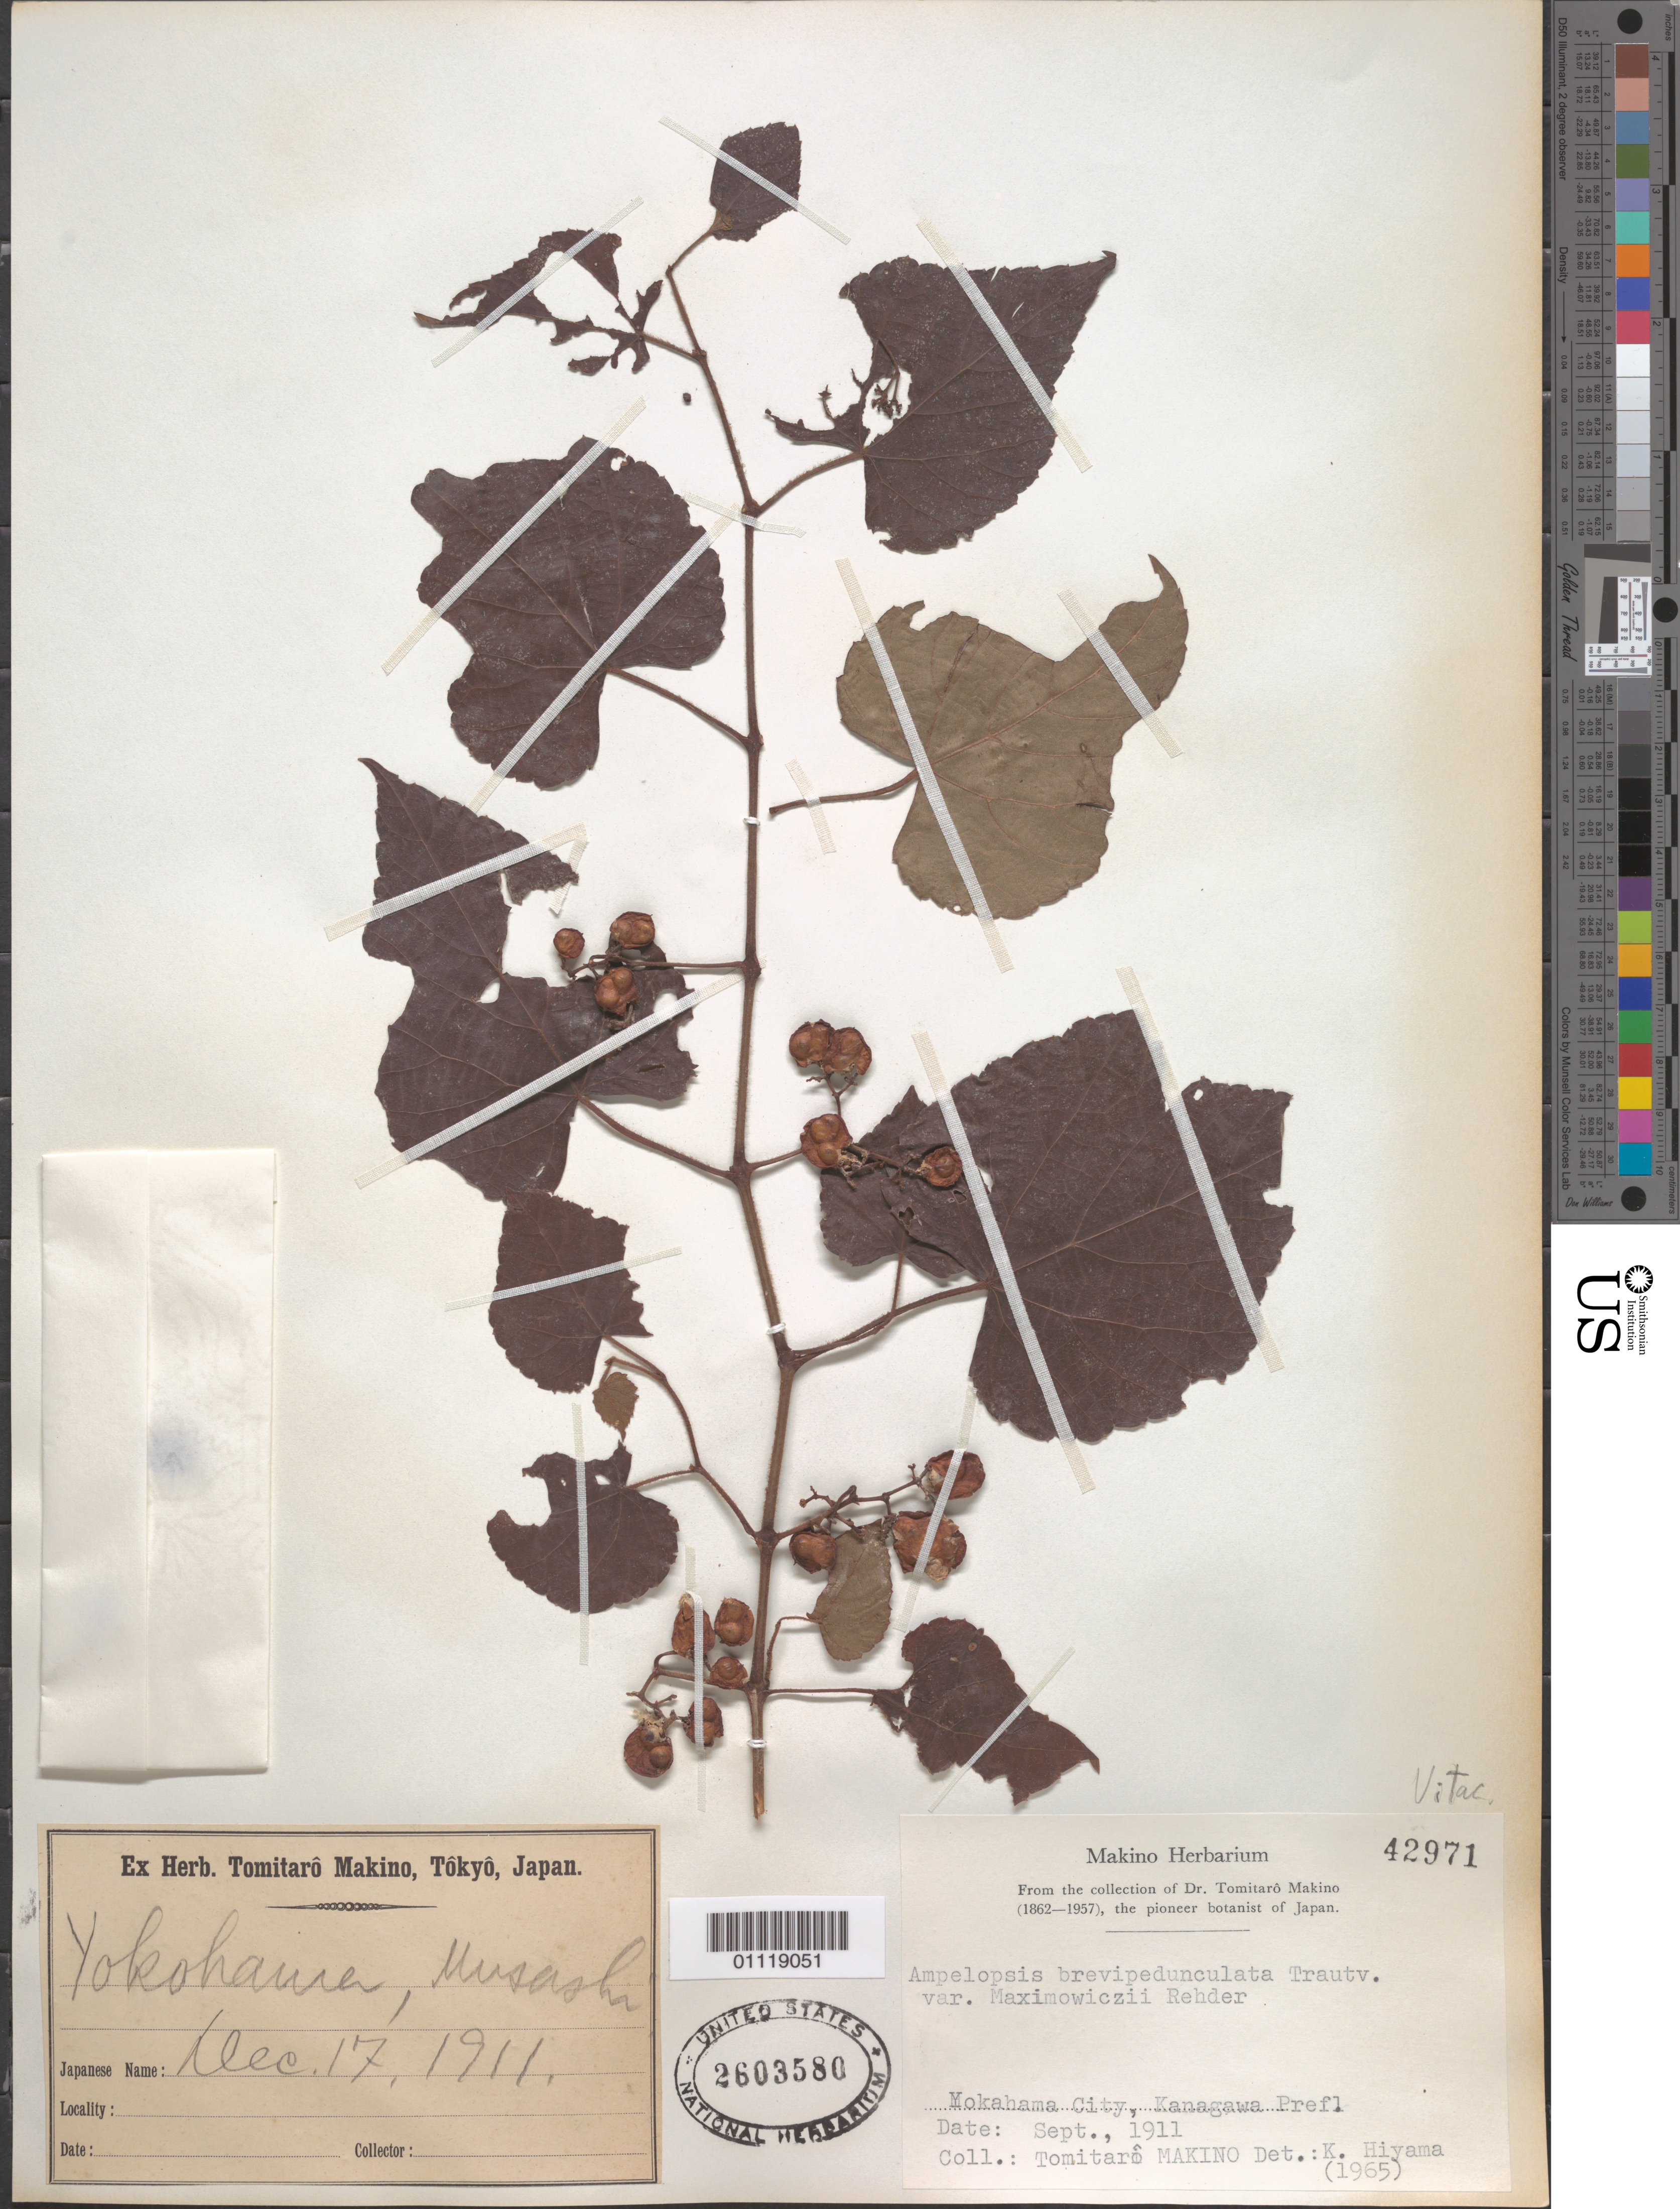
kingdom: Plantae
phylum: Tracheophyta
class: Magnoliopsida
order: Vitales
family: Vitaceae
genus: Ampelopsis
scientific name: Ampelopsis brevipedunculata var. maximowiczii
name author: (Regel) Rehder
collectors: T. Makino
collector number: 42971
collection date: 1911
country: Japan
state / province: Kanagawa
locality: Yokahama City.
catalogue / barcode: US 2603580